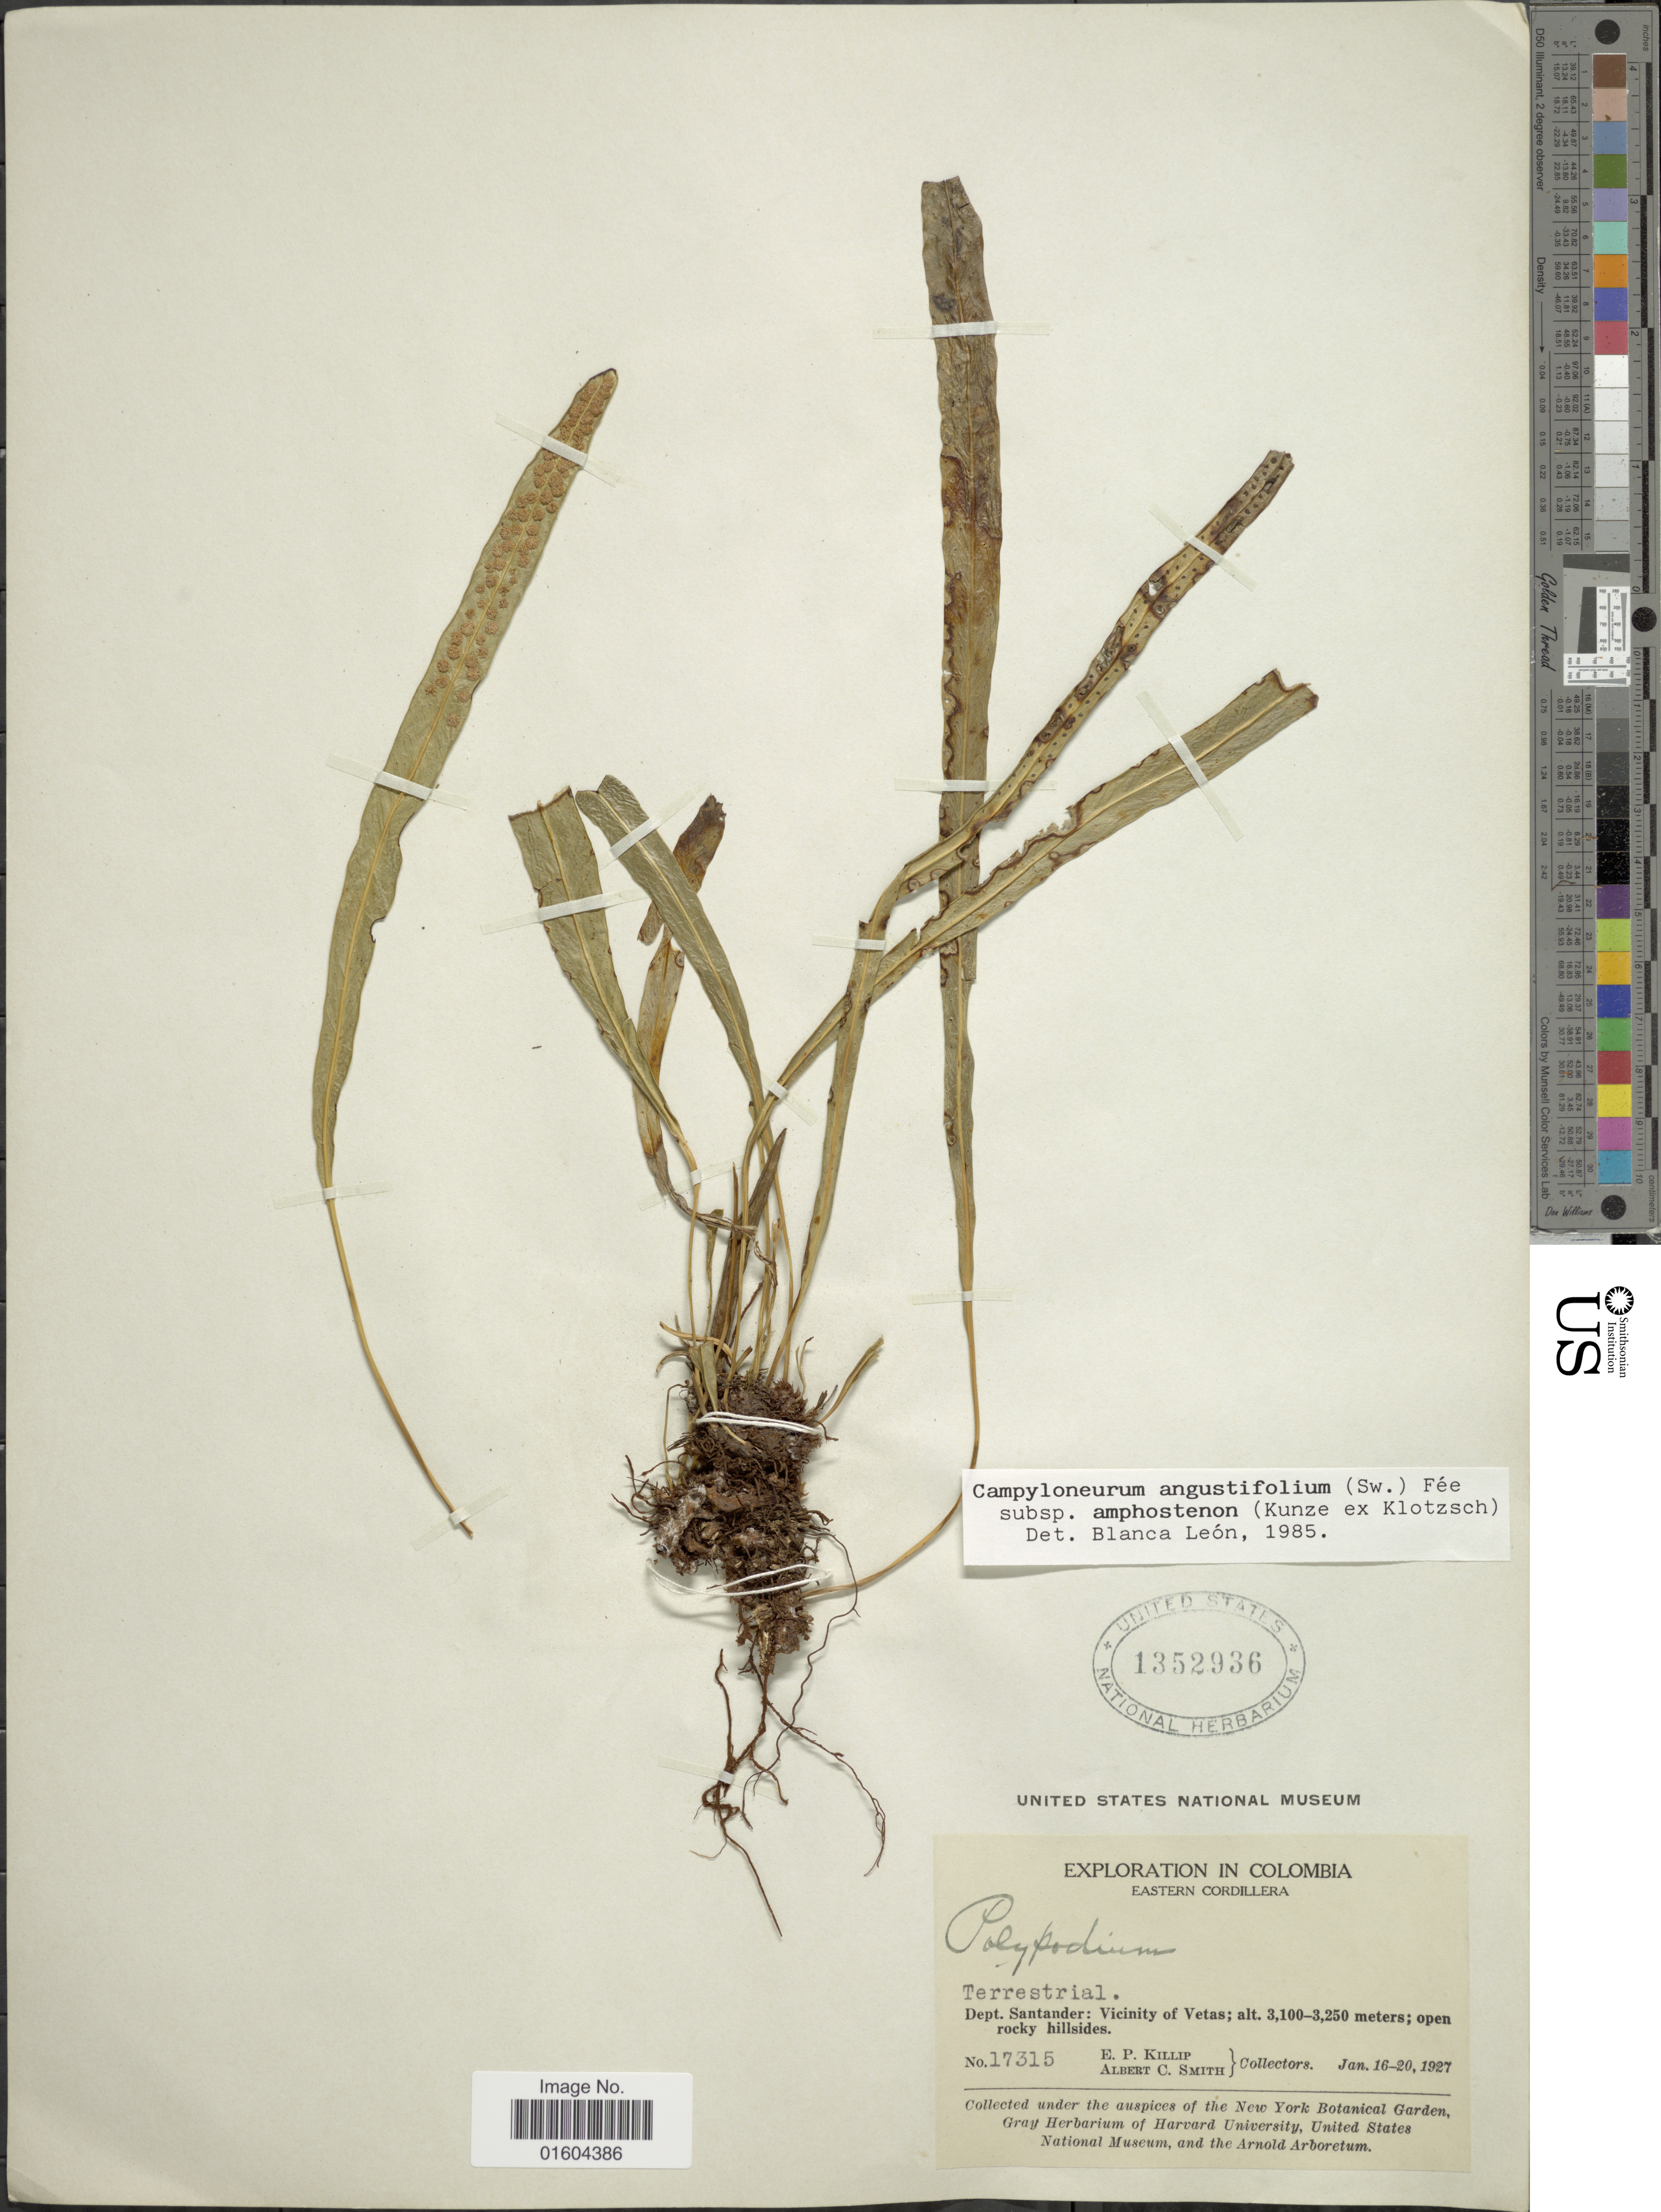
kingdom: Plantae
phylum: Tracheophyta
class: Polypodiopsida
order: Polypodiales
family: Polypodiaceae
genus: Campyloneurum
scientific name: Campyloneurum irregulare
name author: Lellinger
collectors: E. P. Killip & A. C. Smith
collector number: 17315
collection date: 1927-01-16/1927-01-20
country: Colombia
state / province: Santander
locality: Eastern Cordillera. Dept. Santander: Vicinity of Vetas.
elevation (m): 3100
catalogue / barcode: US 1352936